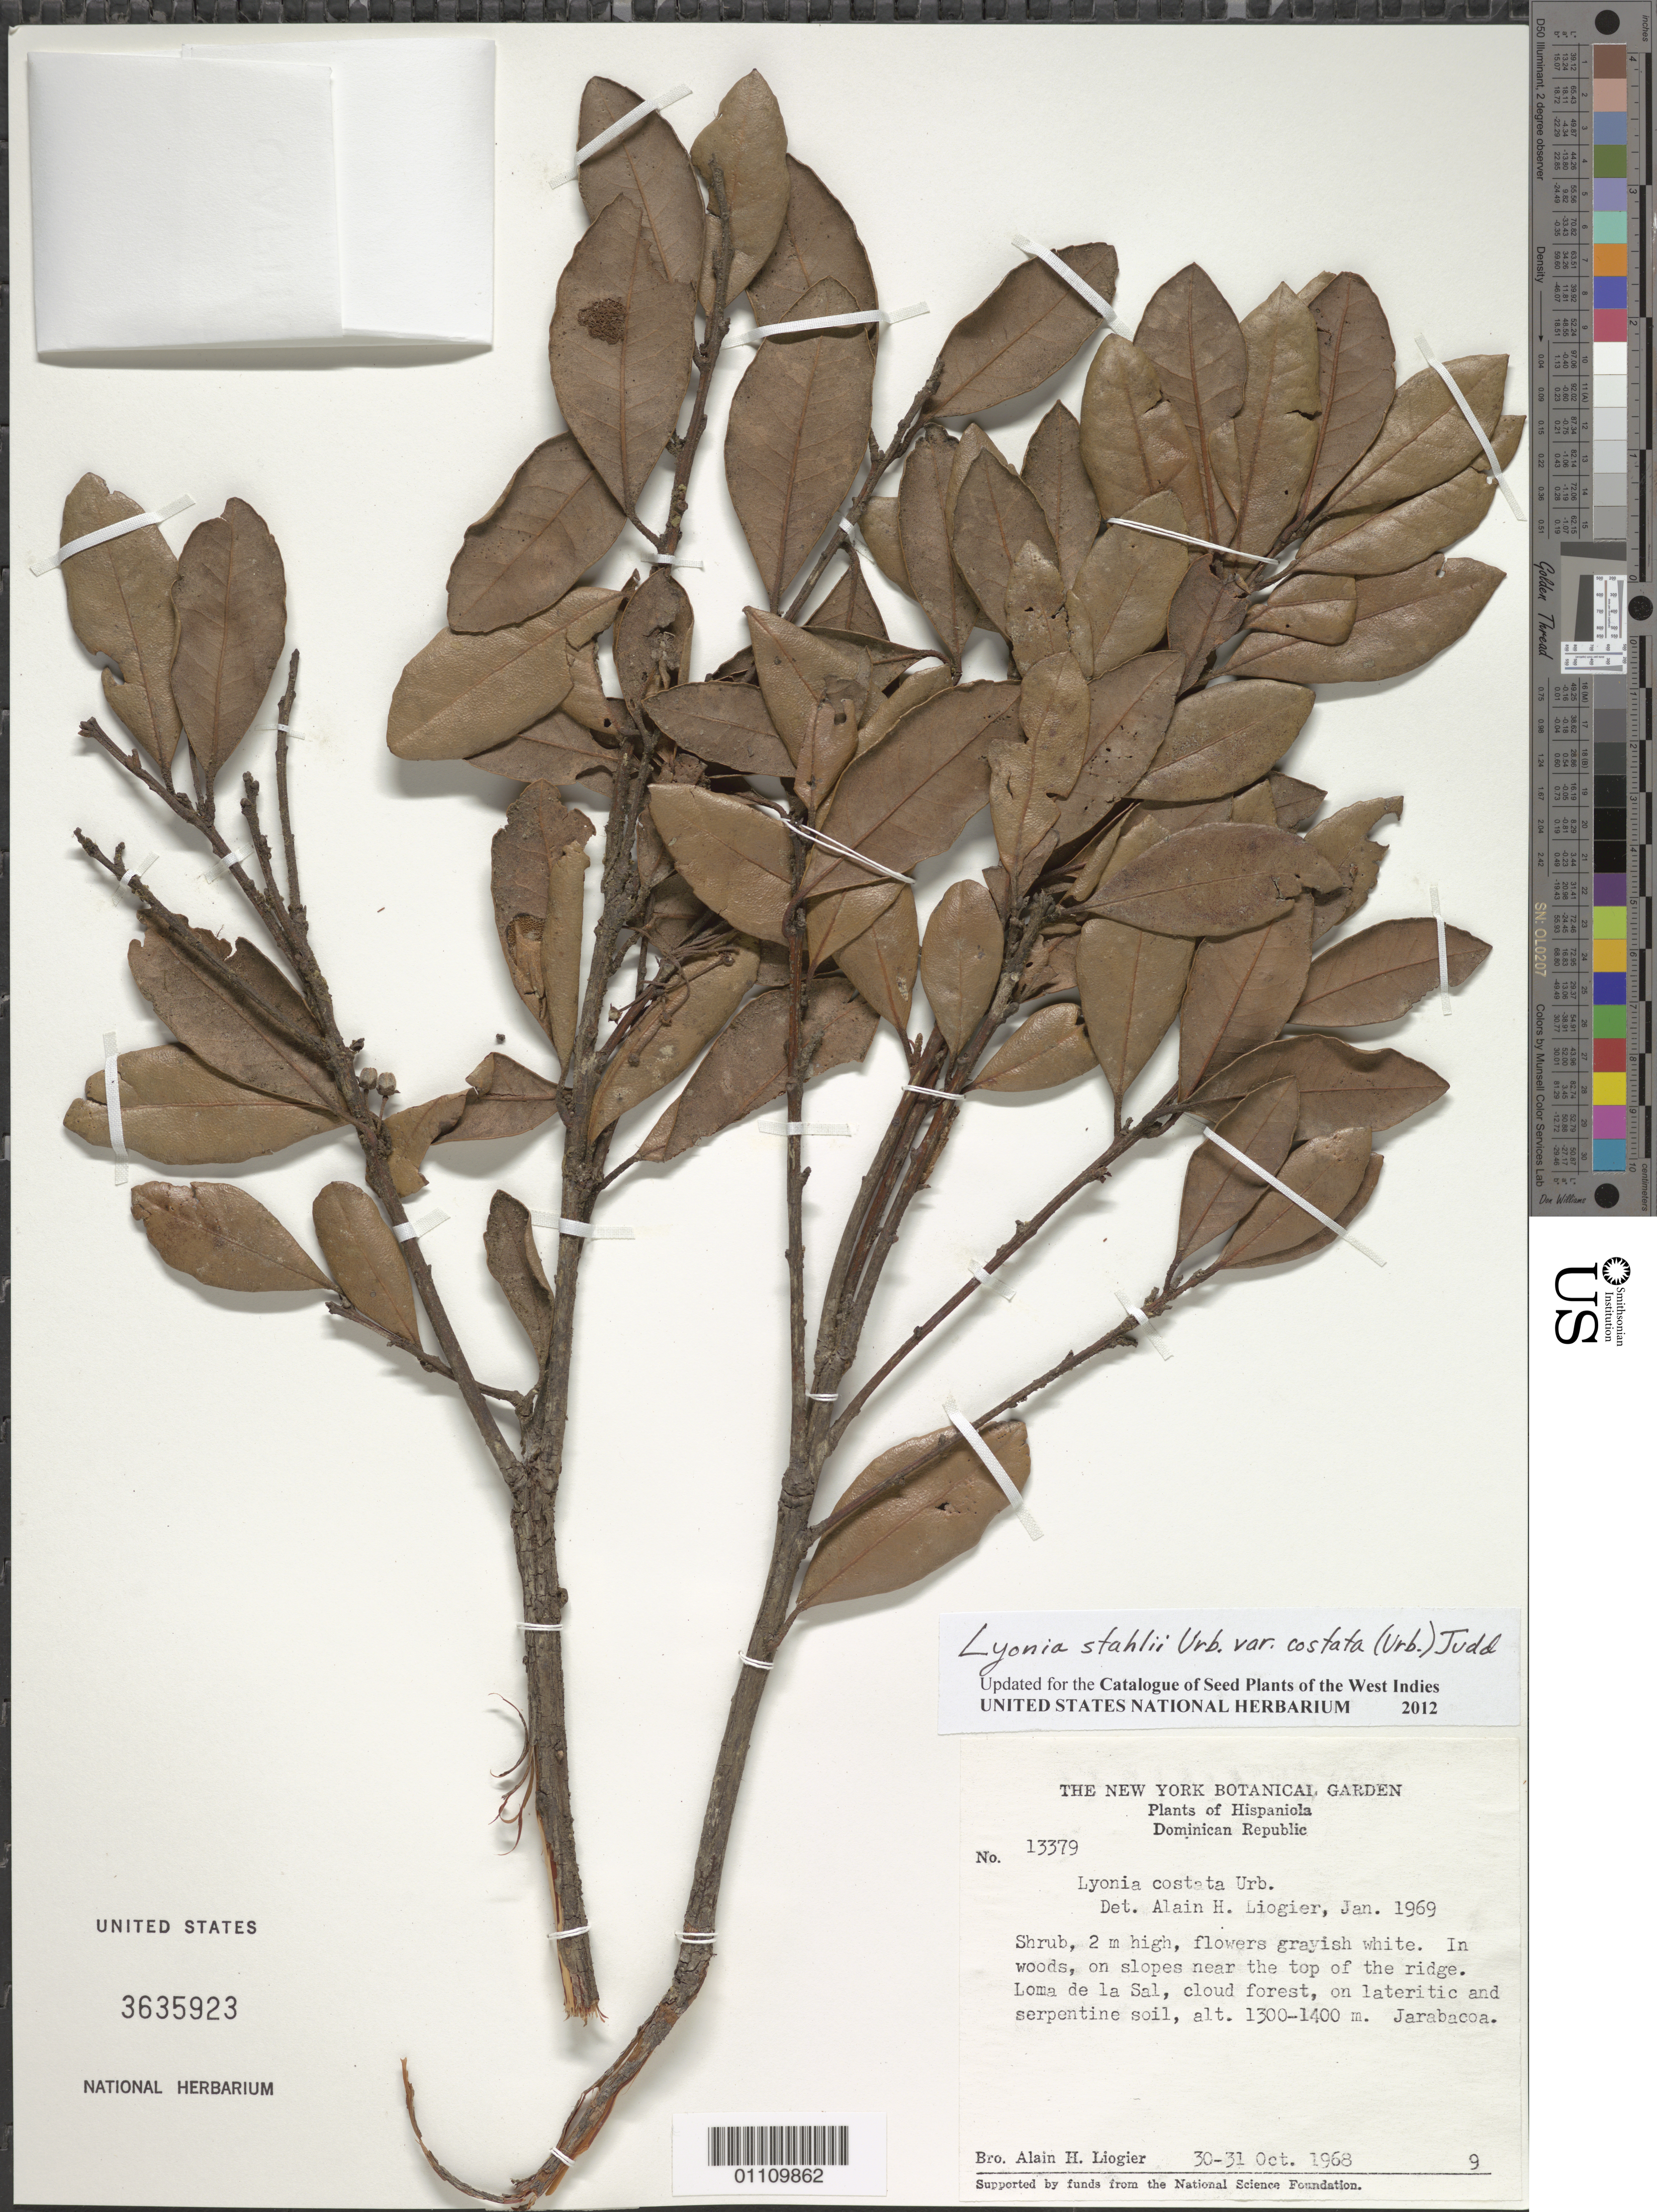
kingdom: Plantae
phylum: Tracheophyta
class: Magnoliopsida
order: Ericales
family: Ericaceae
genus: Lyonia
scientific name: Lyonia costata var. costata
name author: (Urb.) Judd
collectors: A. H. Liogier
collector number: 13379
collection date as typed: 30 Oct 1968 to 31 Oct 1968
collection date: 1968-10-30/1968-10-31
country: Dominican Republic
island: Hispaniola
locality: Jarabacoa; Loma de la Sal, on slopes near the top of the ridge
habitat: Cloud forest on lateritic and serpentine soil, in woods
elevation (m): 1300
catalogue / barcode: US 3635923